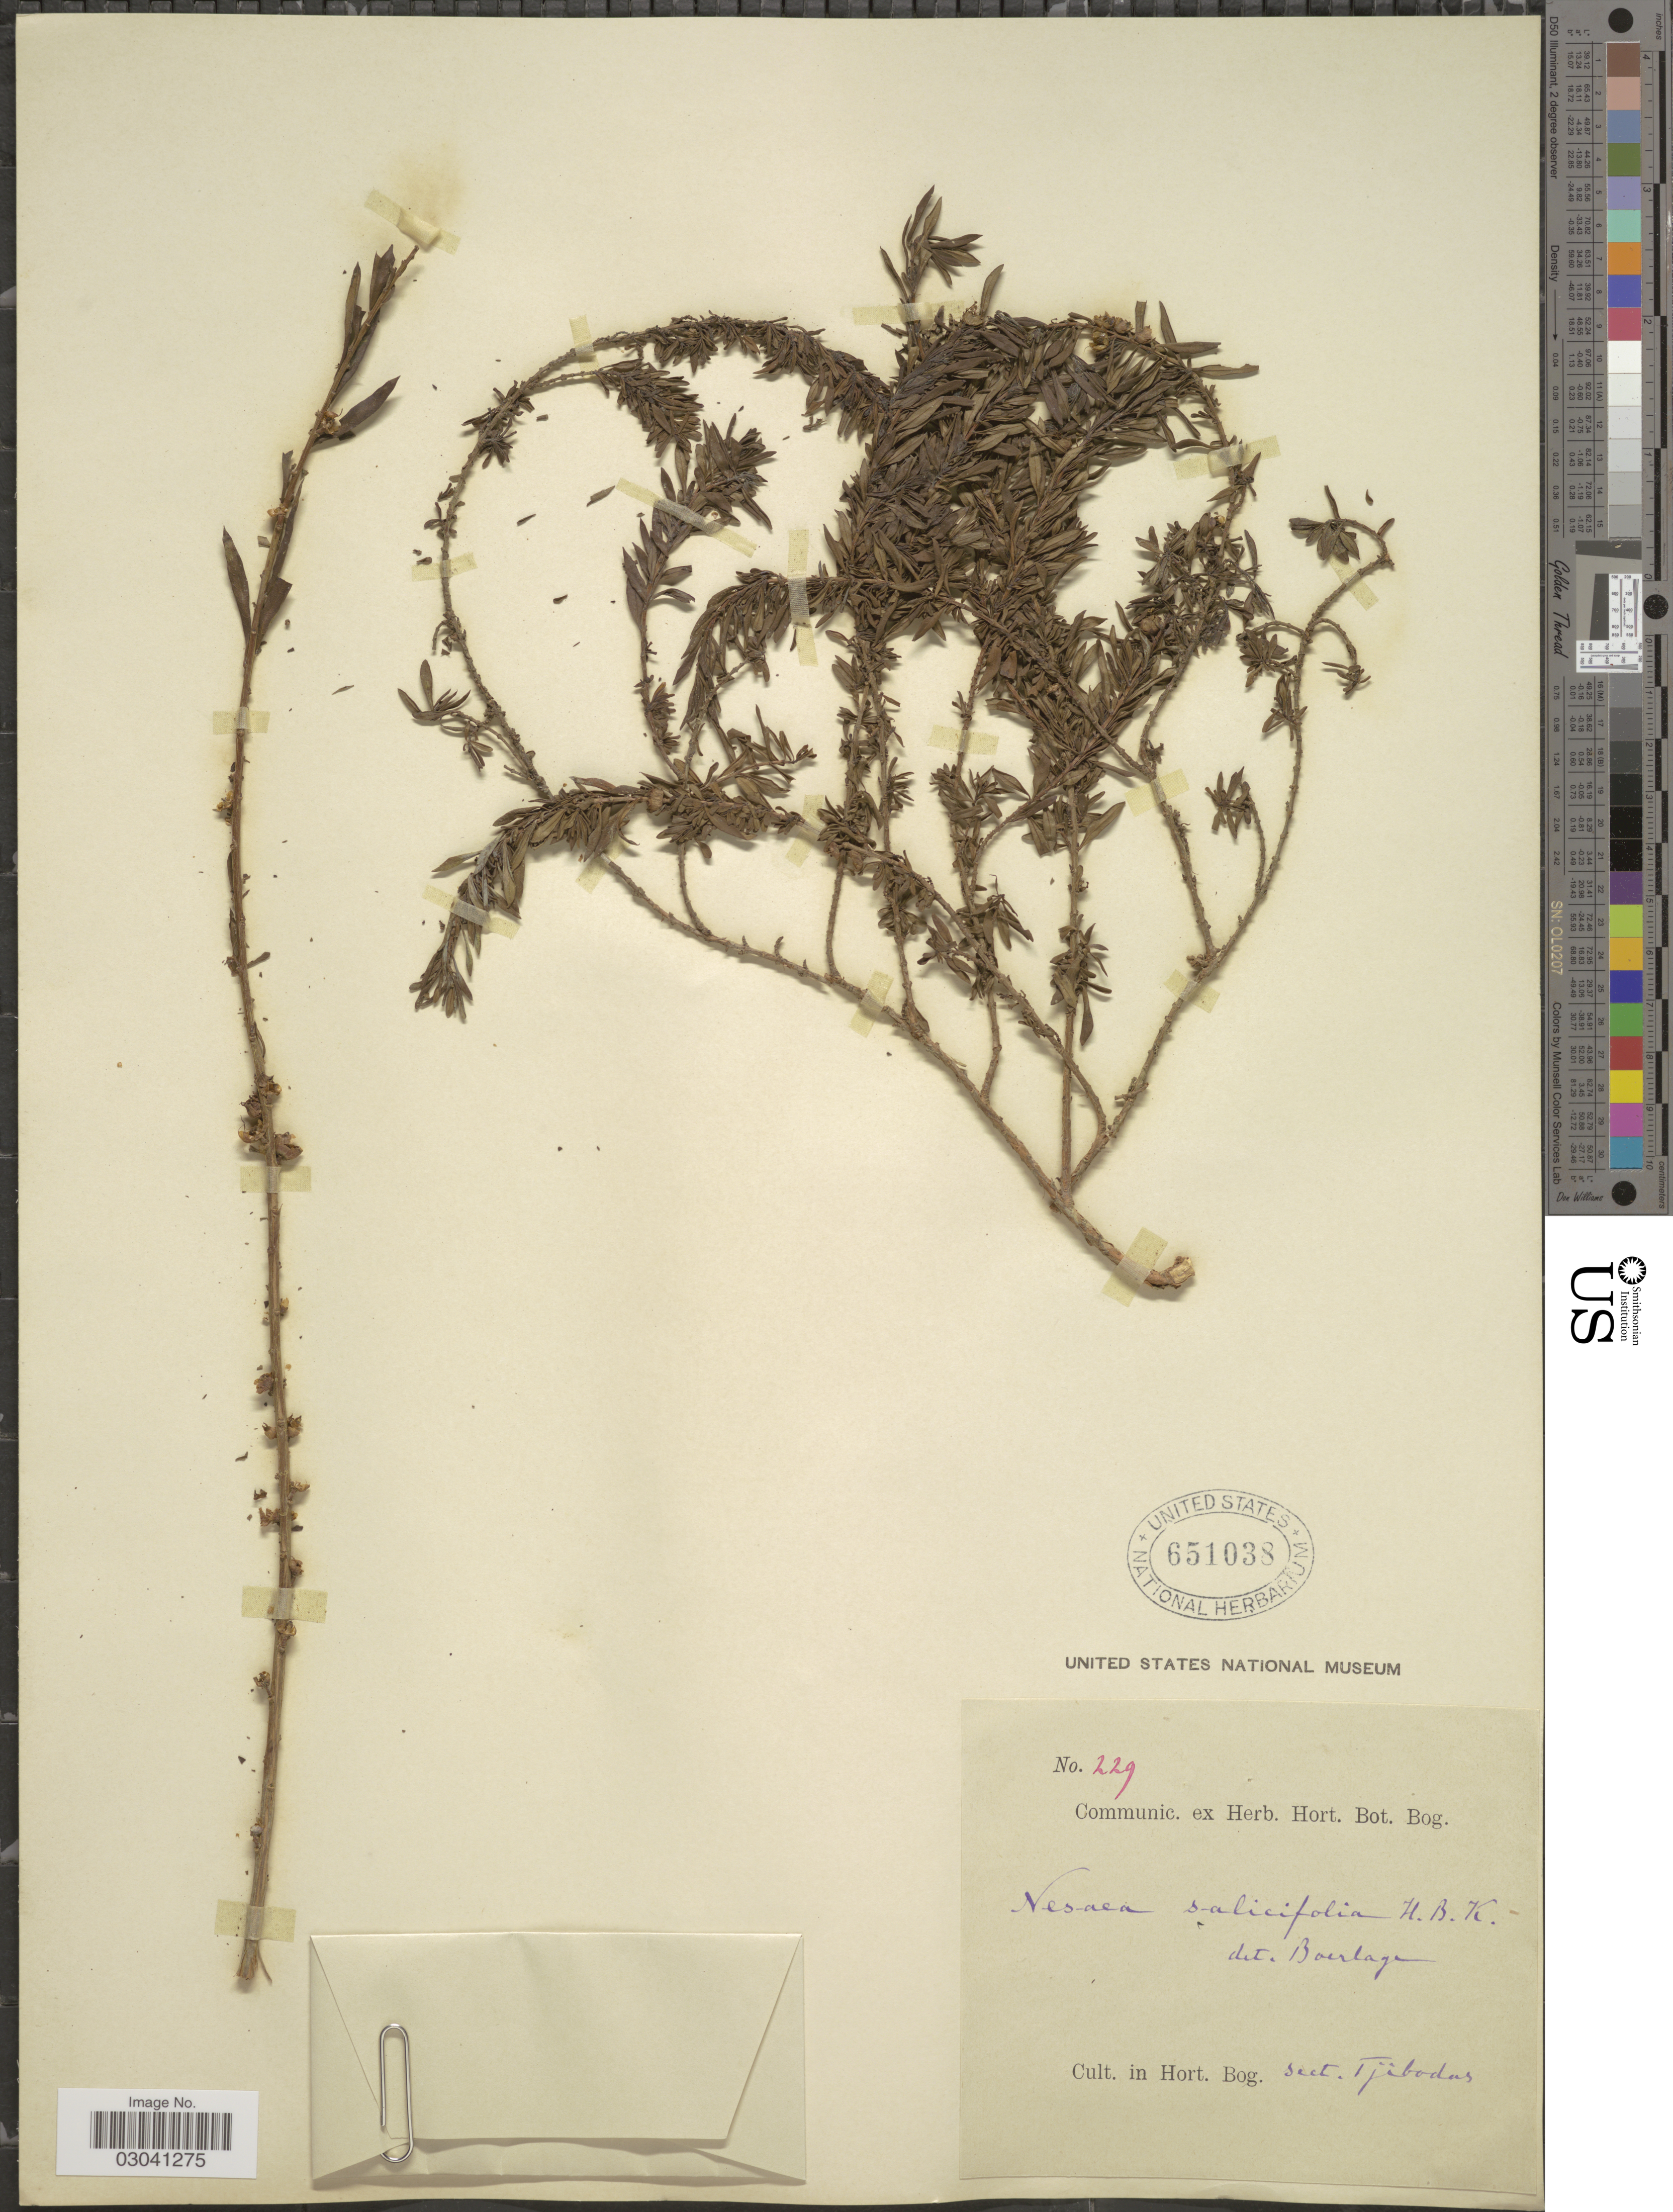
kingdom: Plantae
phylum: Tracheophyta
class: Magnoliopsida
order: Myrtales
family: Lythraceae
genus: Heimia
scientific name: Heimia salicifolia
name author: Link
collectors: ex herb. Hort. Bot. Bog.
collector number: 229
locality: Cult. in Hort. Bog, sect. Tjibodas.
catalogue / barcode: US 651038